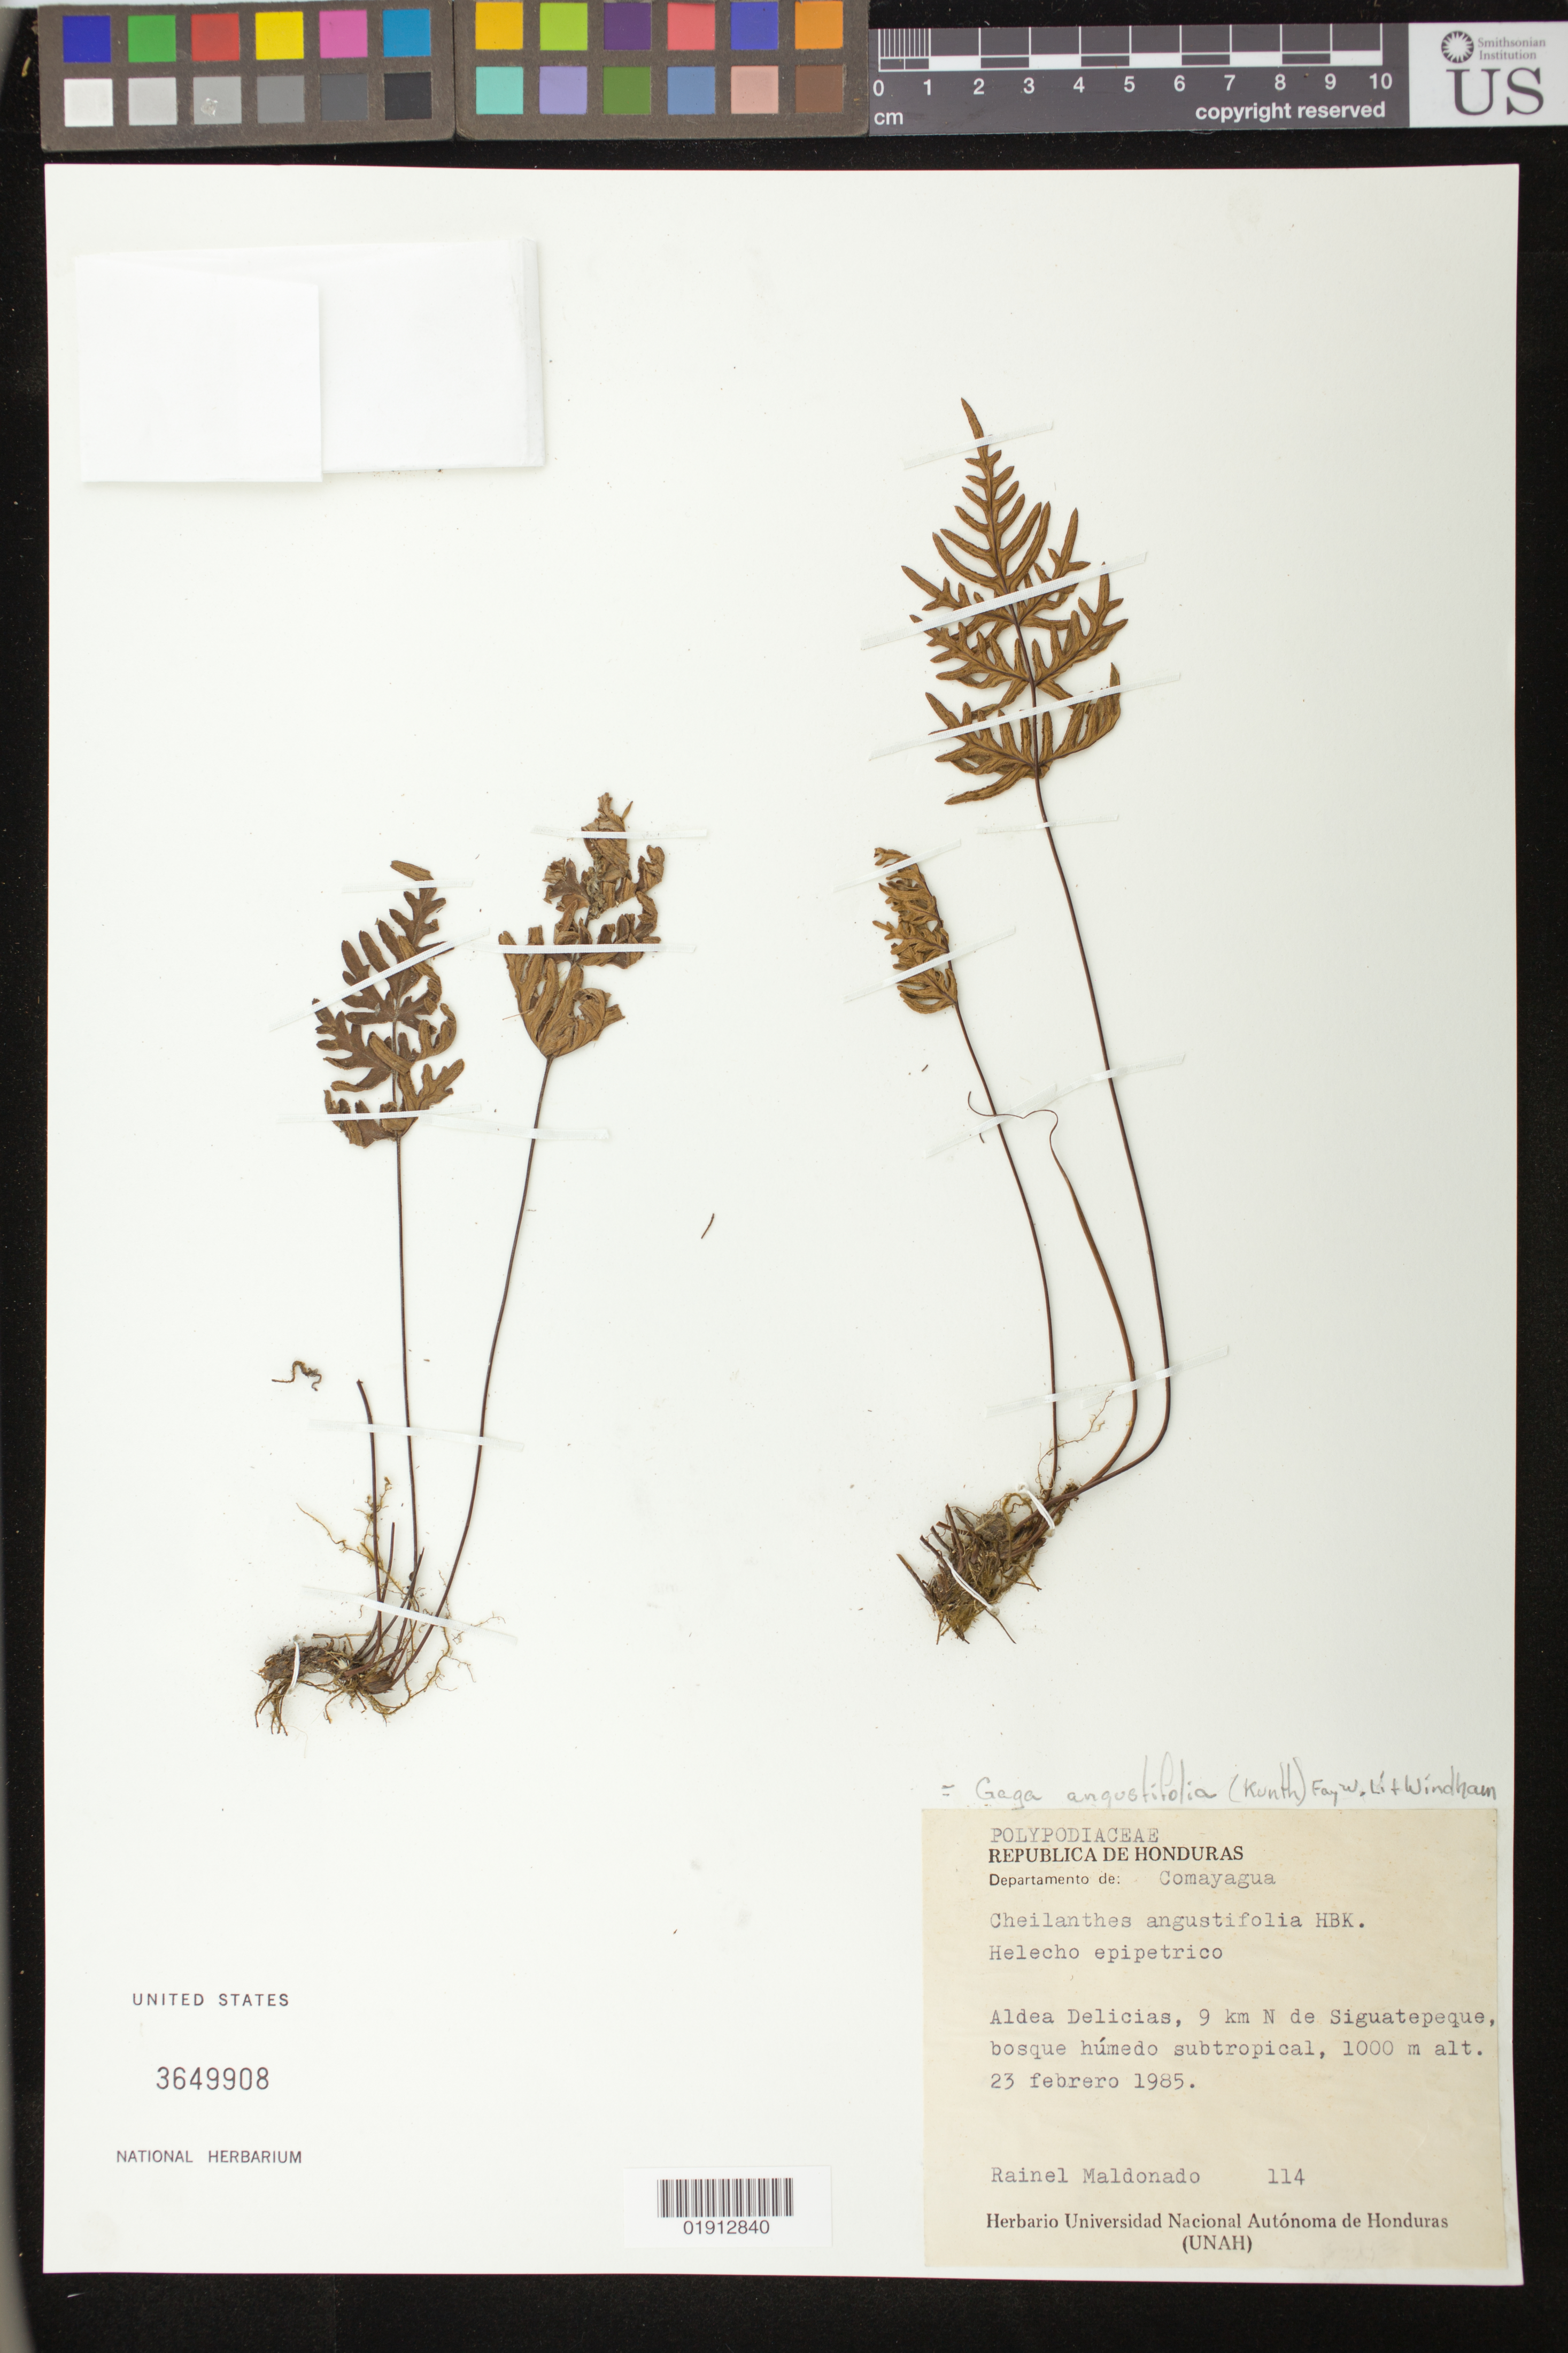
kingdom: Plantae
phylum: Tracheophyta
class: Polypodiopsida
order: Polypodiales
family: Pteridaceae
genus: Gaga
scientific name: Gaga angustifolia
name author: (Kunth) Fay W. Li & Windham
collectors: R. Maldonado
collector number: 114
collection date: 1985-02-23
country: Honduras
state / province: Comayagua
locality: Honduras. Departamento de: Comayagua. Aldea Delicias, 9 km N de Siguatepeque bosque humedo subtropical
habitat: Bosque humedo subtropical.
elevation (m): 1000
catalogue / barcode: US 3649908